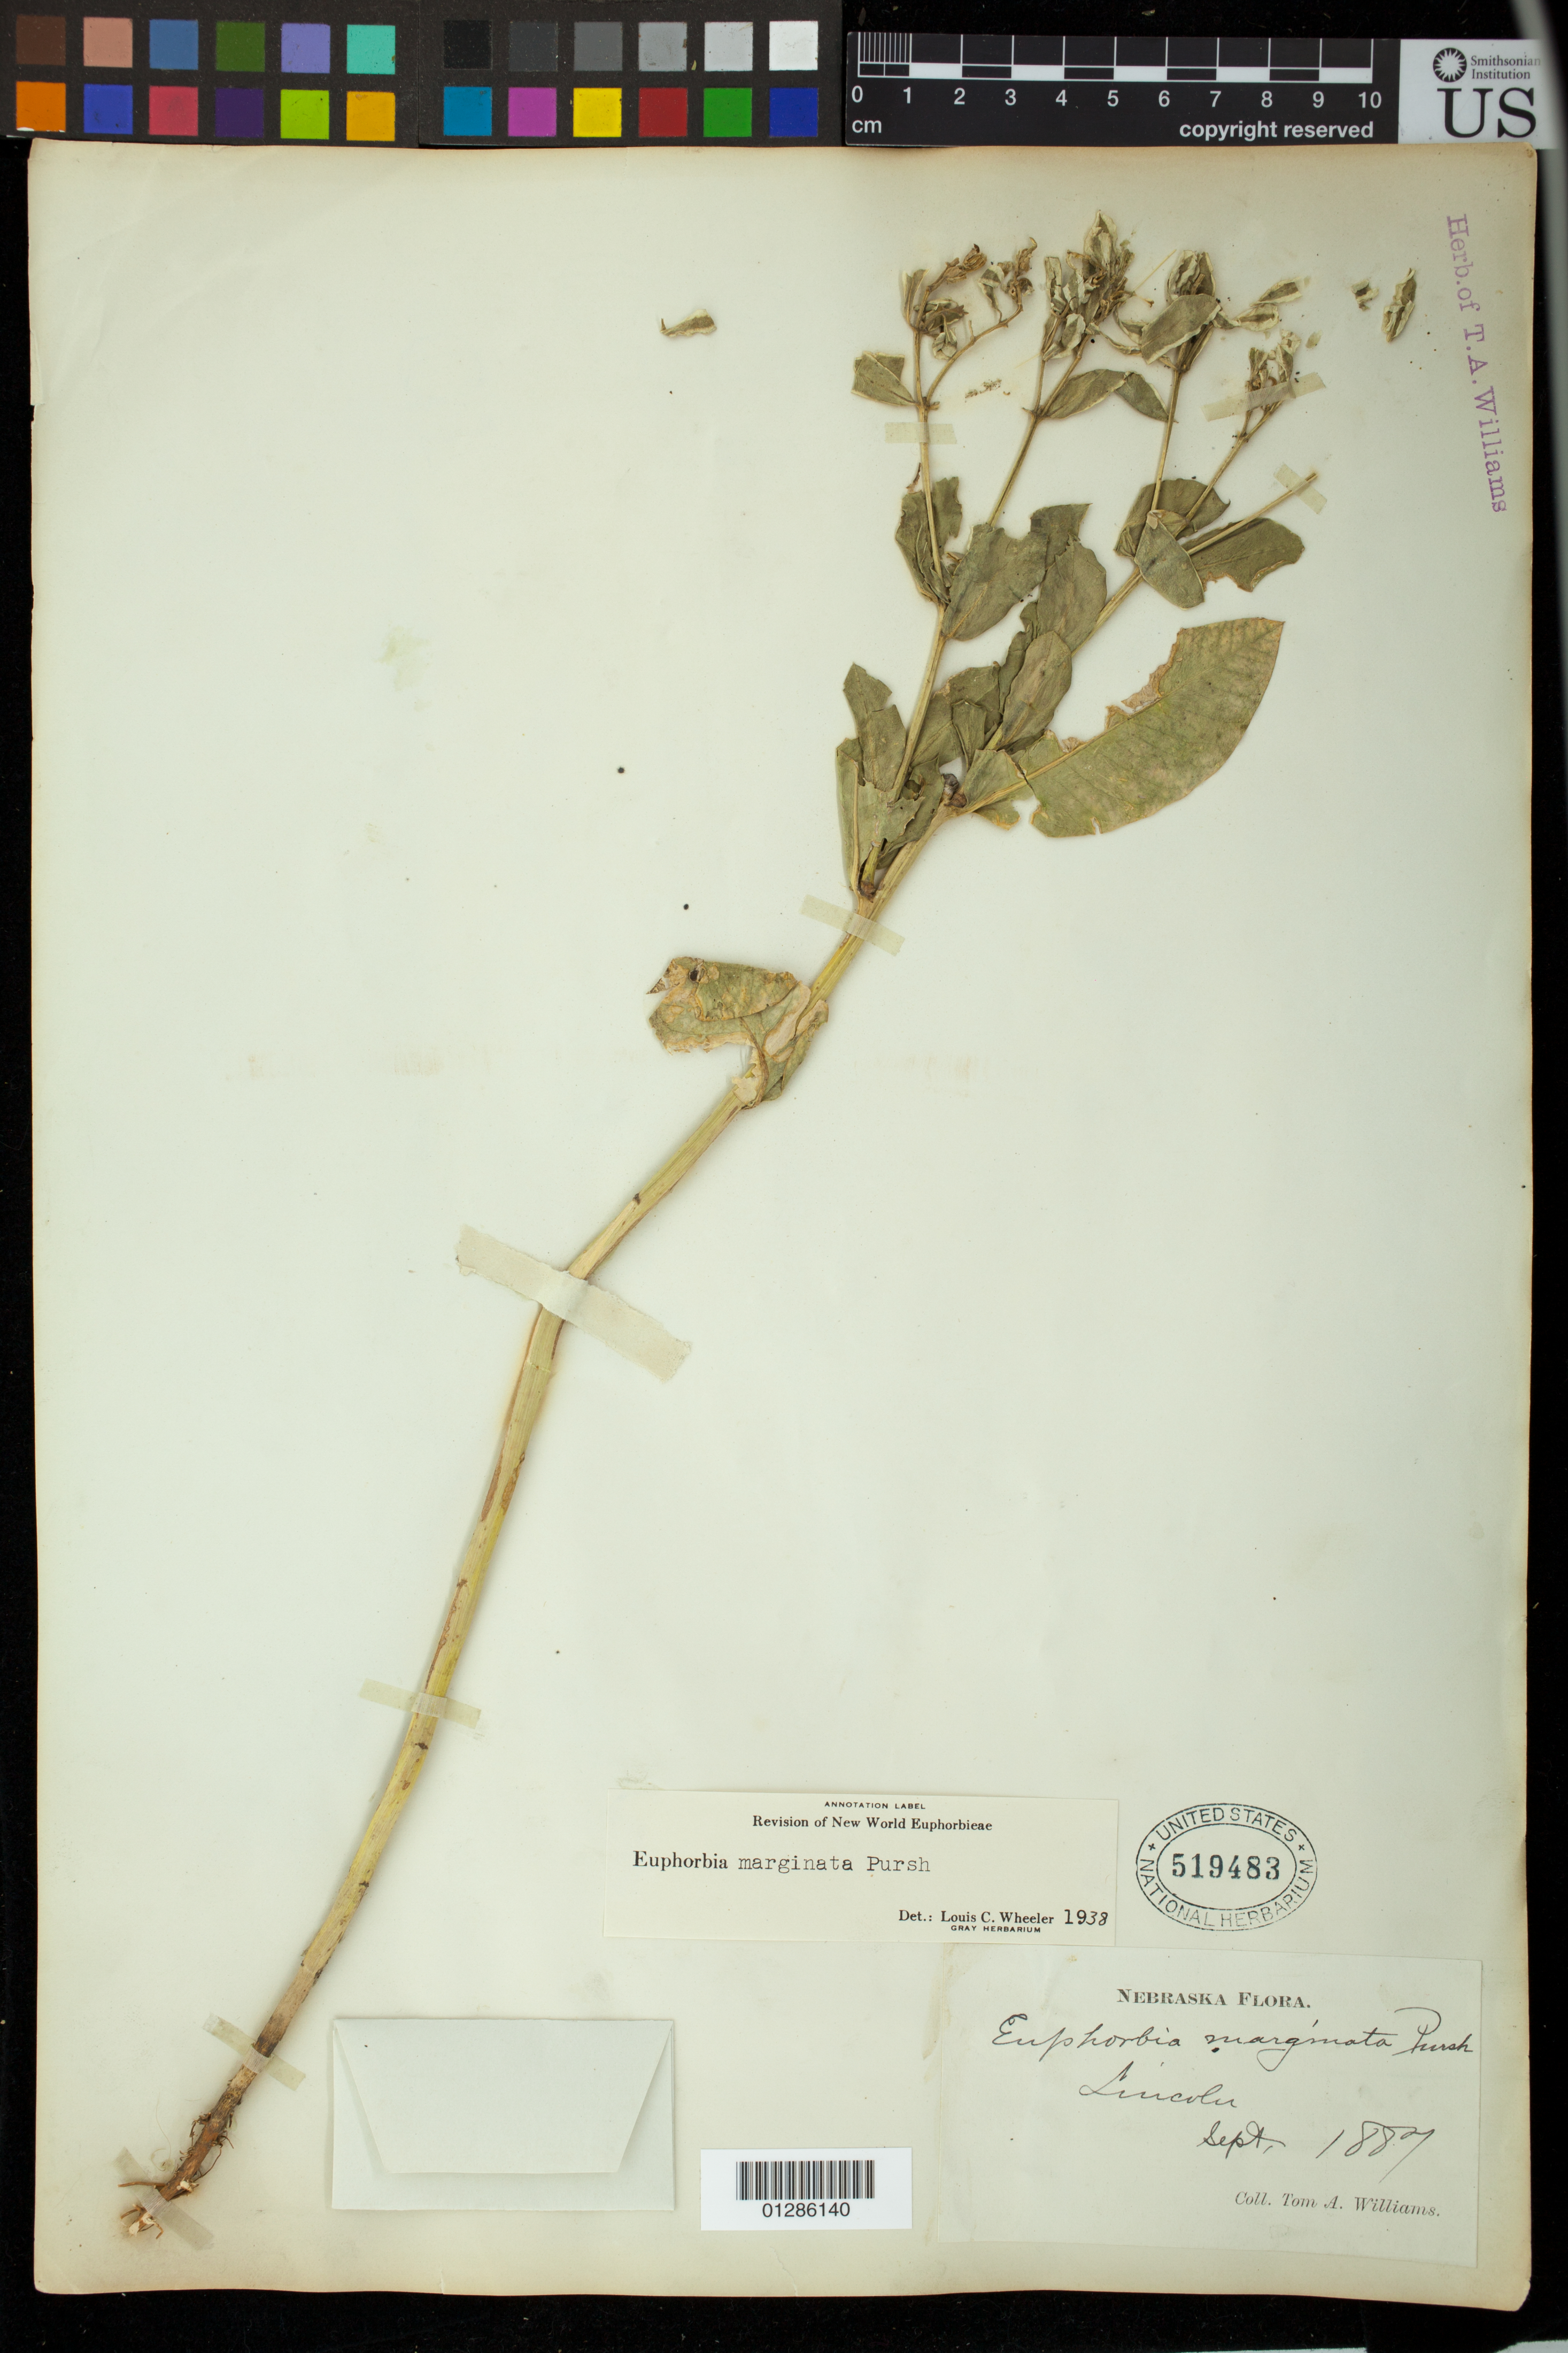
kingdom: Plantae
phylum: Tracheophyta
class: Magnoliopsida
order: Malpighiales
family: Euphorbiaceae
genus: Euphorbia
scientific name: Euphorbia marginata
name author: Pursh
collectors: T. A. Williams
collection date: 1887-09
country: United States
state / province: Nebraska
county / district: Lancaster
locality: Lincoln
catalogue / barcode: US 519483